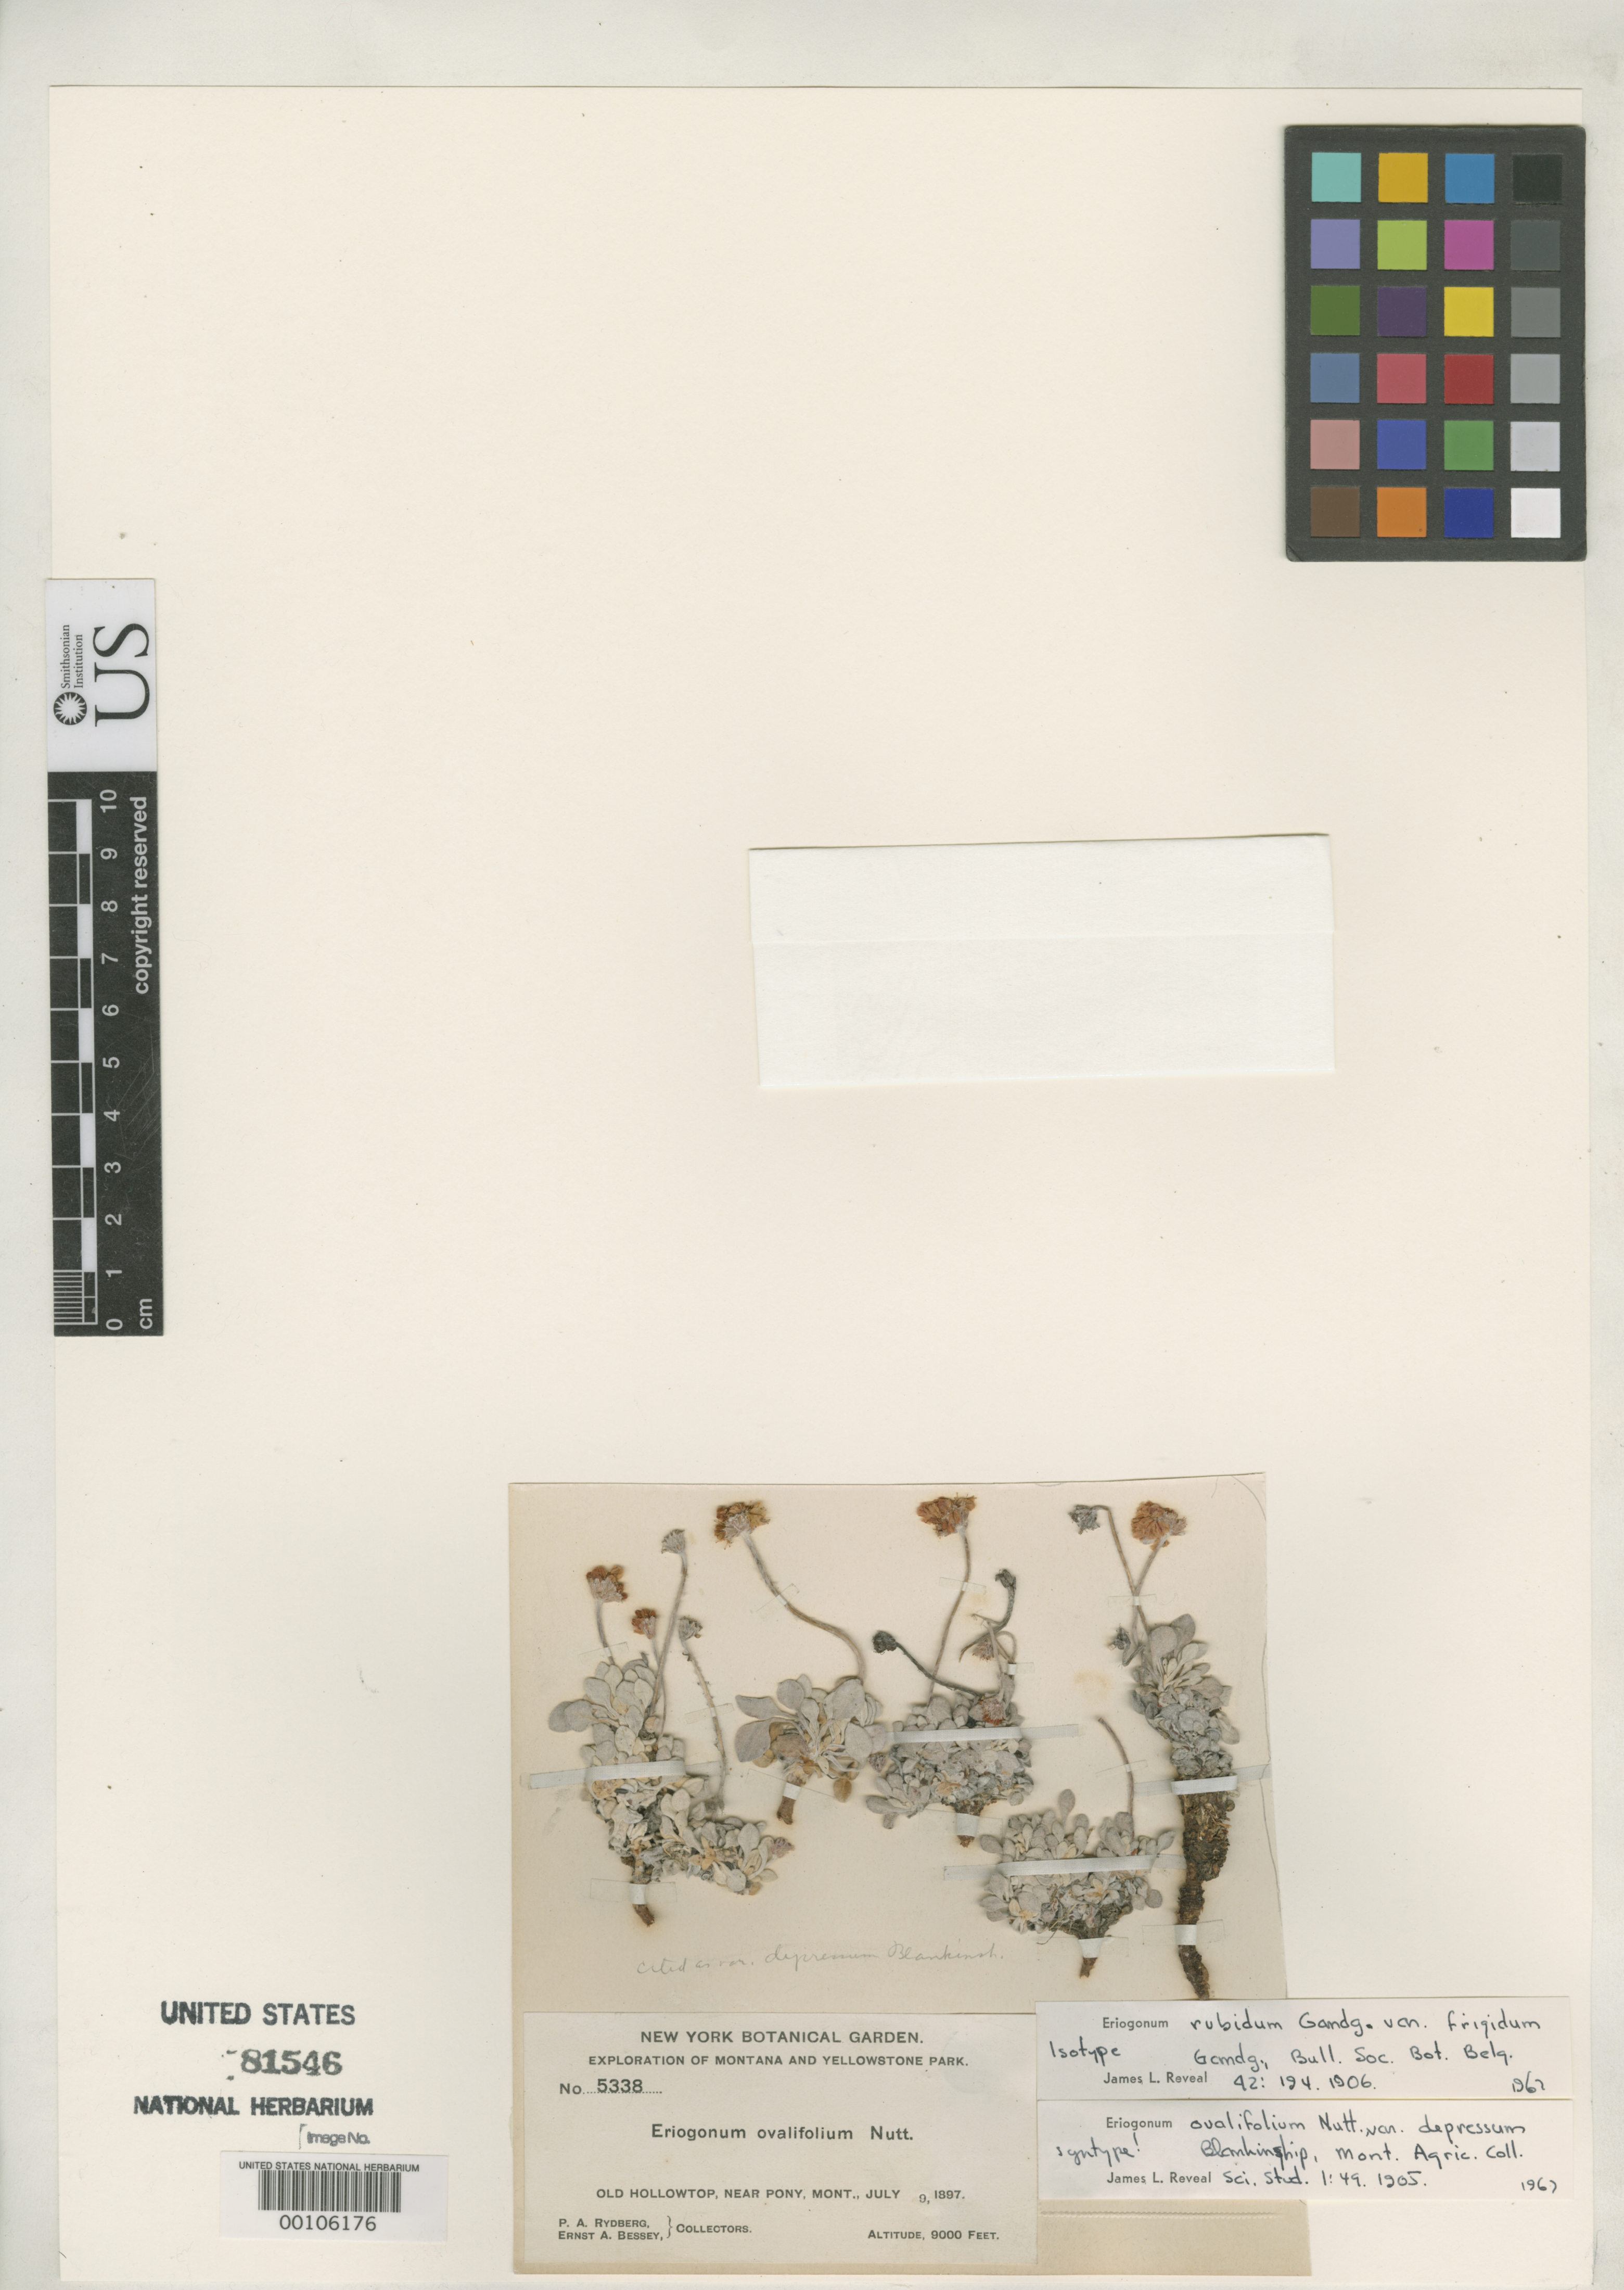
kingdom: Plantae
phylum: Tracheophyta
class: Magnoliopsida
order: Caryophyllales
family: Polygonaceae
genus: Eriogonum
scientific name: Eriogonum ovalifolium var. depressum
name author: Blank.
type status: Syntype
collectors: P. A. Rydberg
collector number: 5338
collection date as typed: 09 Jul 1897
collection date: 1897-07-09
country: United States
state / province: Montana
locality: Old Hollowtop, near Pony.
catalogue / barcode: US 81546